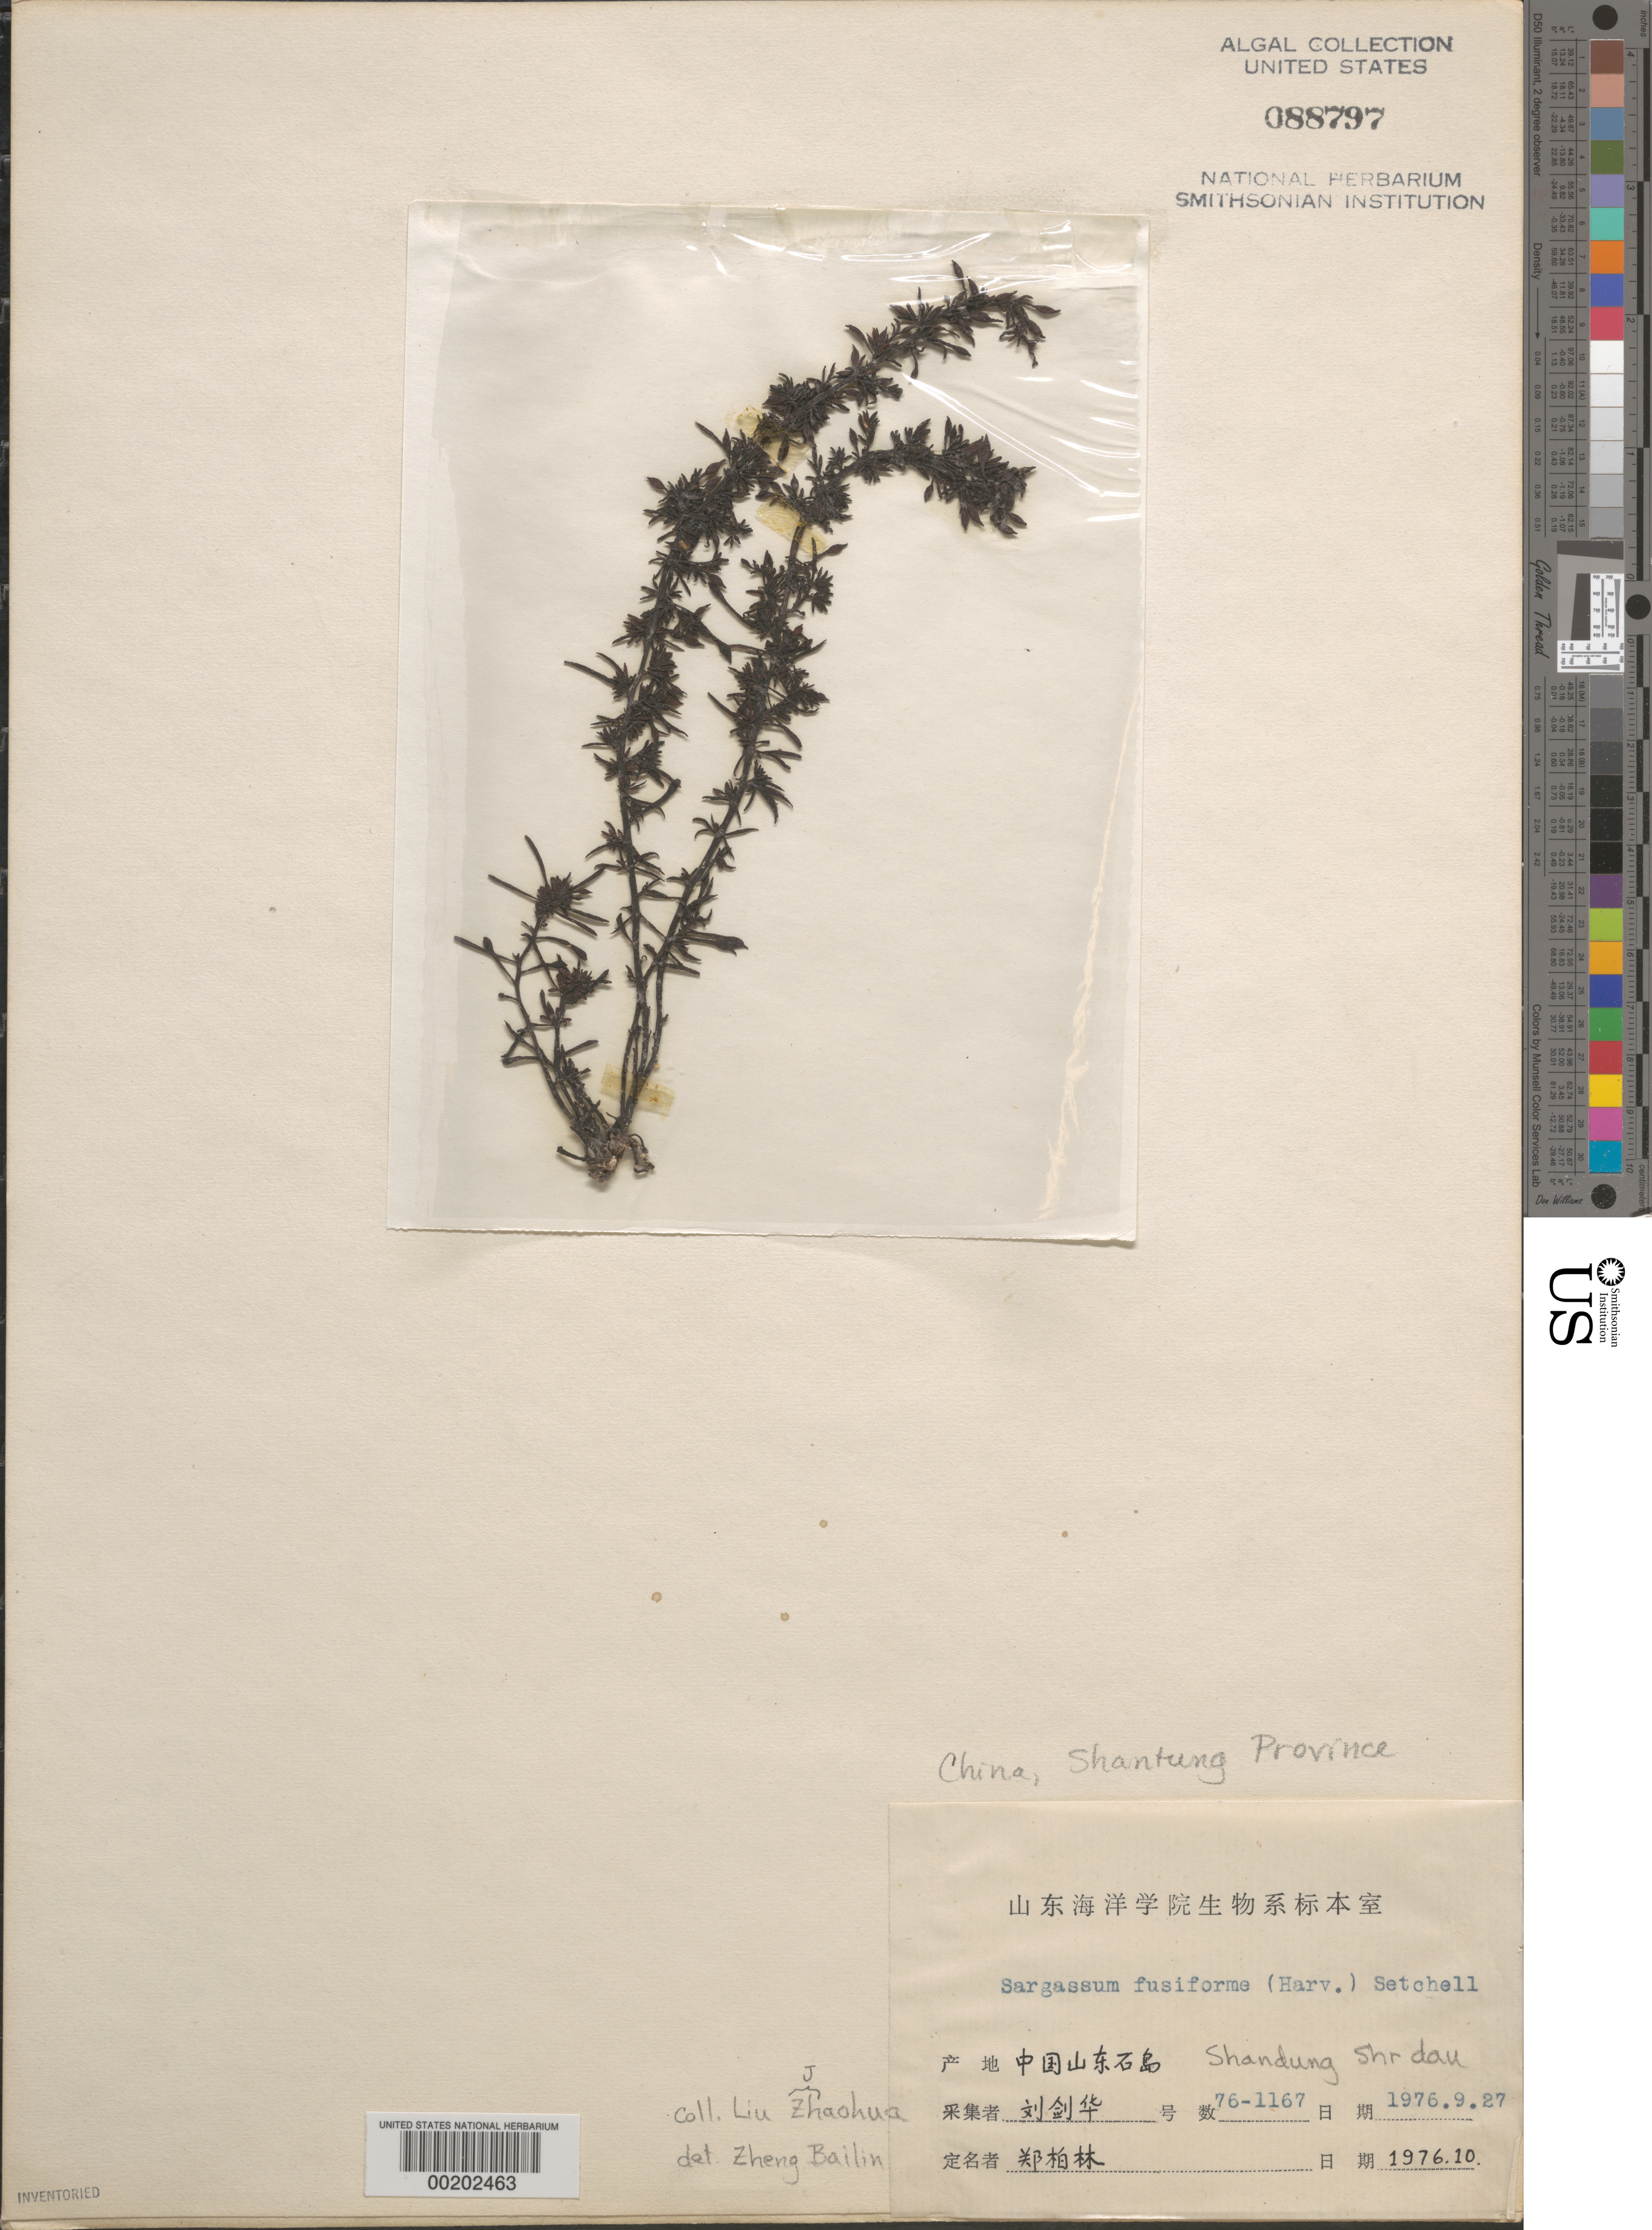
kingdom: Chromista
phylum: Ochrophyta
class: Phaeophyceae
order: Fucales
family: Sargassaceae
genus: Sargassum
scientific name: Sargassum fusiforme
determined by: Bailin, Z.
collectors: L. Jaohua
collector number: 76-1167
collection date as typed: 27 Sep 1976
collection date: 1976-09-27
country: China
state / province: Shandong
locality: Shandung Shrdau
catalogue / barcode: US 88797